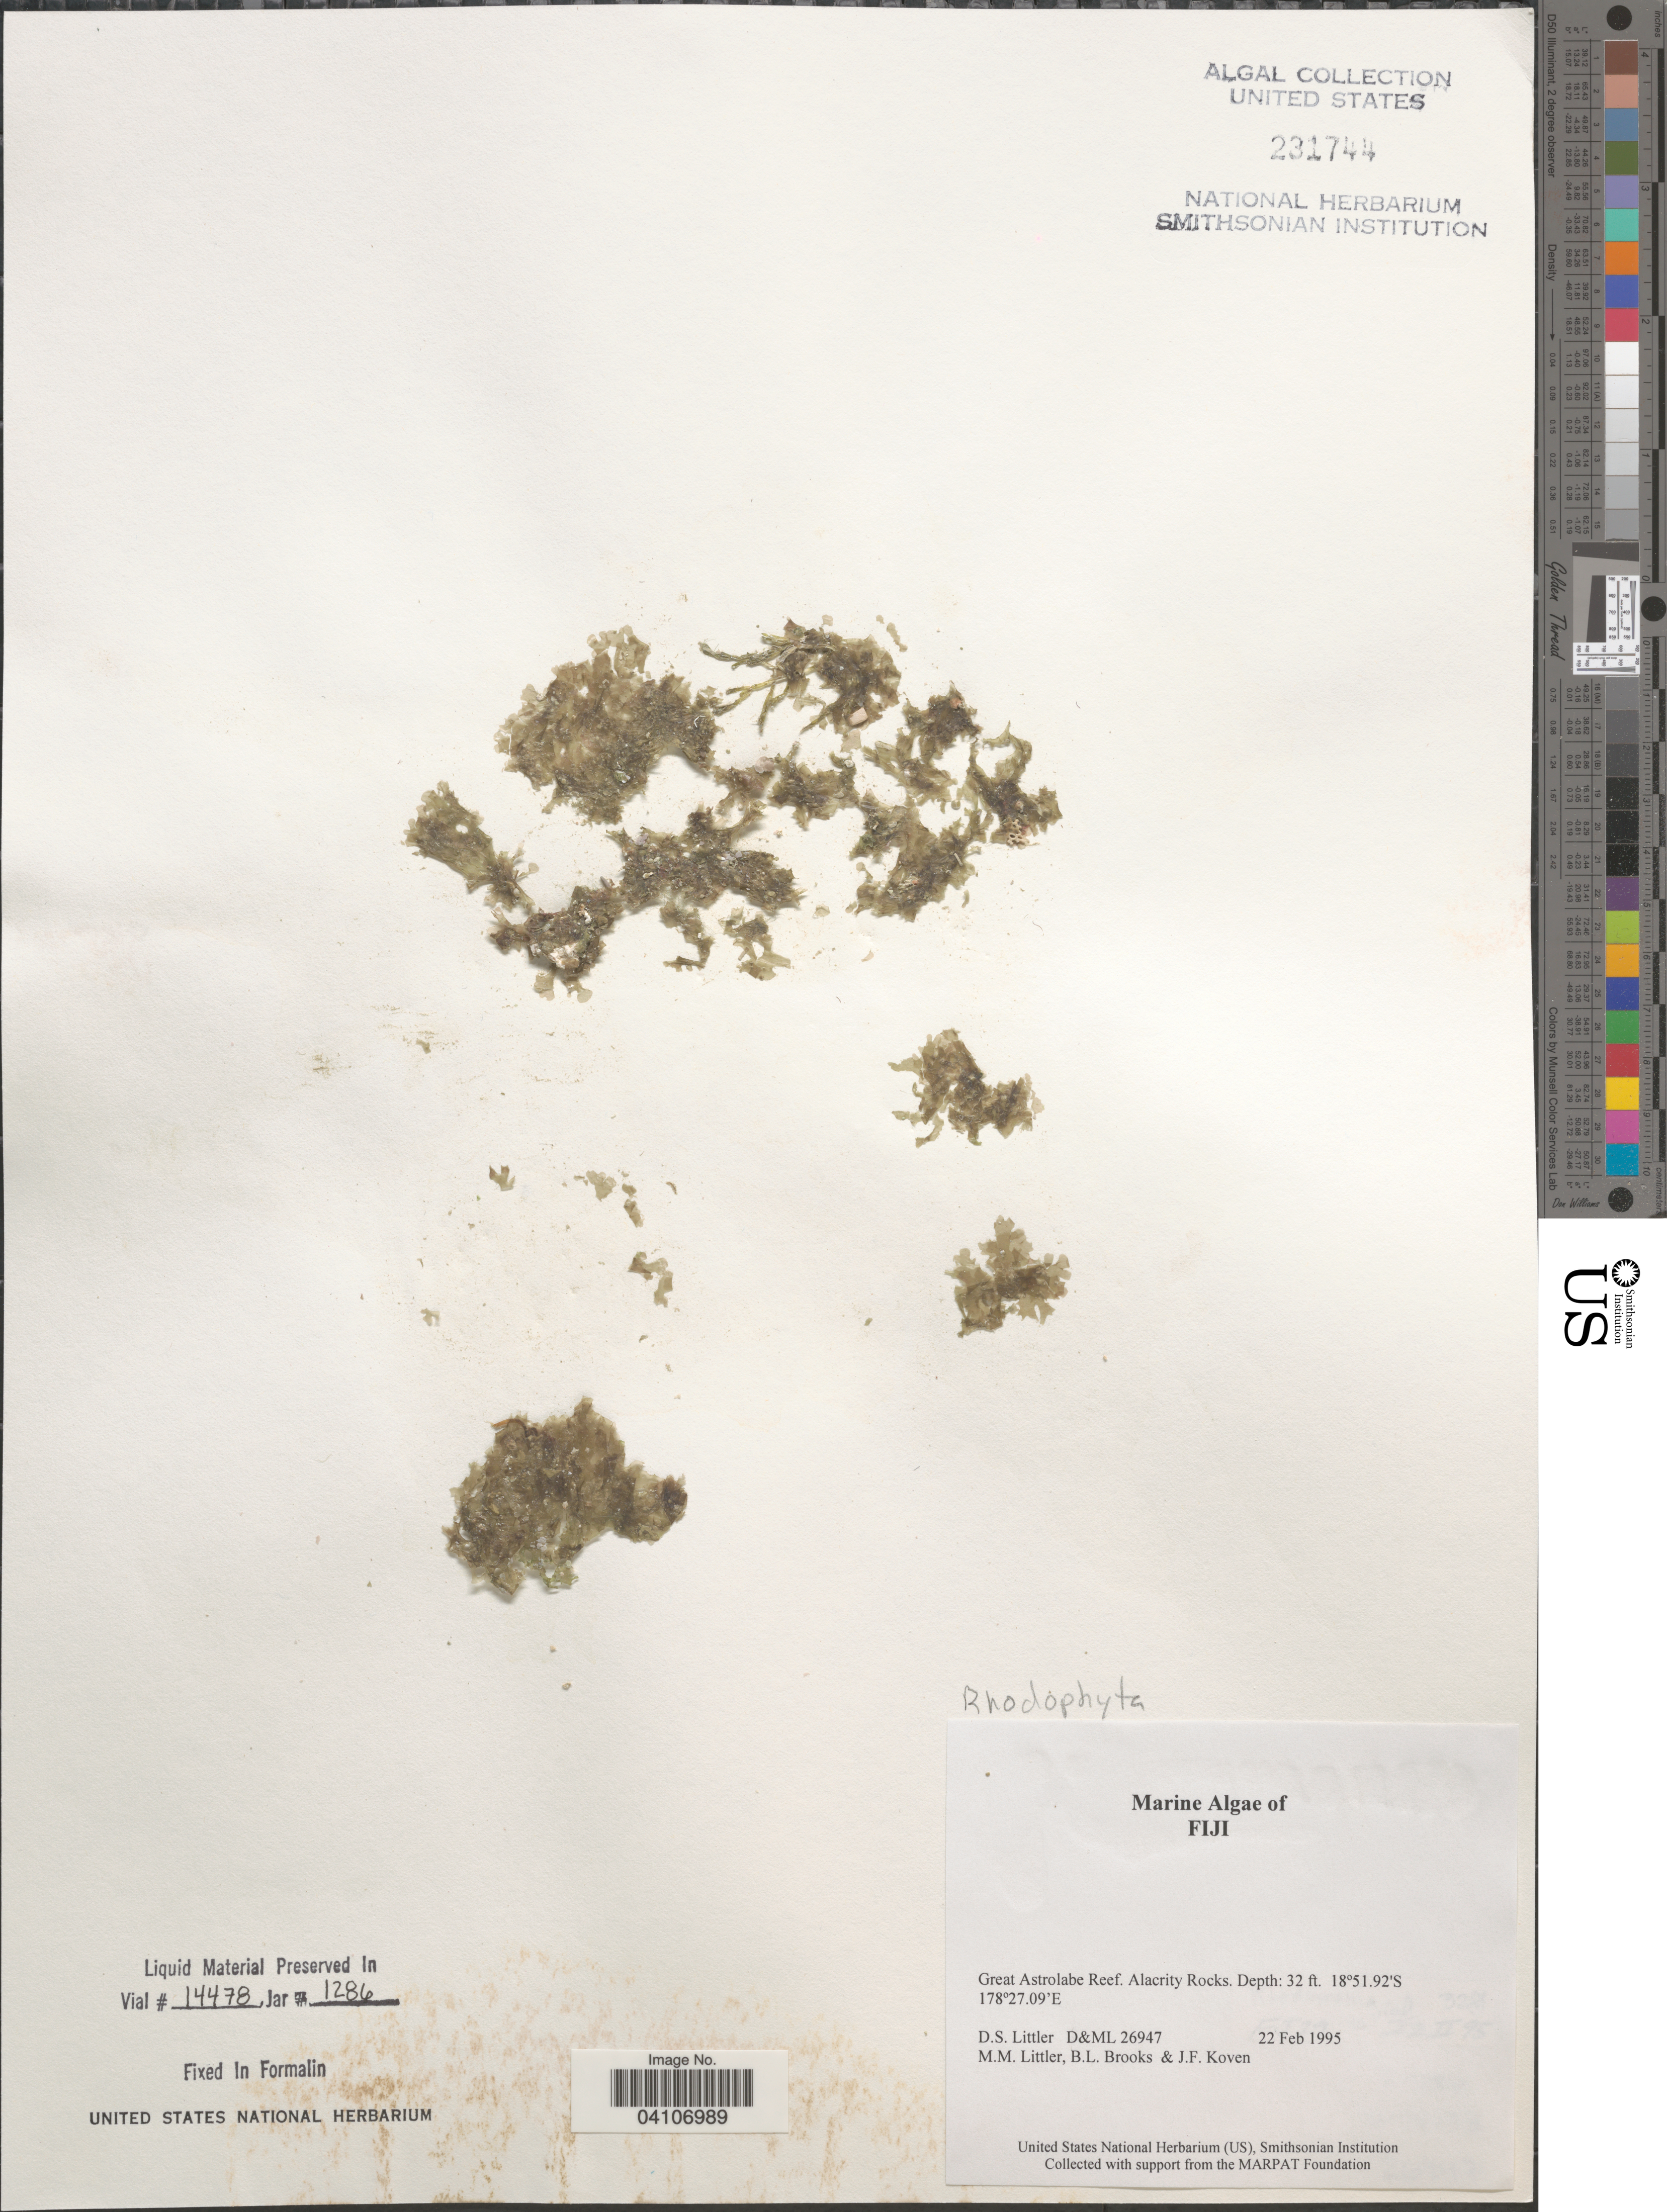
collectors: D. S. Littler, B. Brooks & J. Koven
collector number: D&ML26947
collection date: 1995-02-22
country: Fiji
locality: Great Astrolabe Reef. Alacrity Rocks.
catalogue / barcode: US 231744